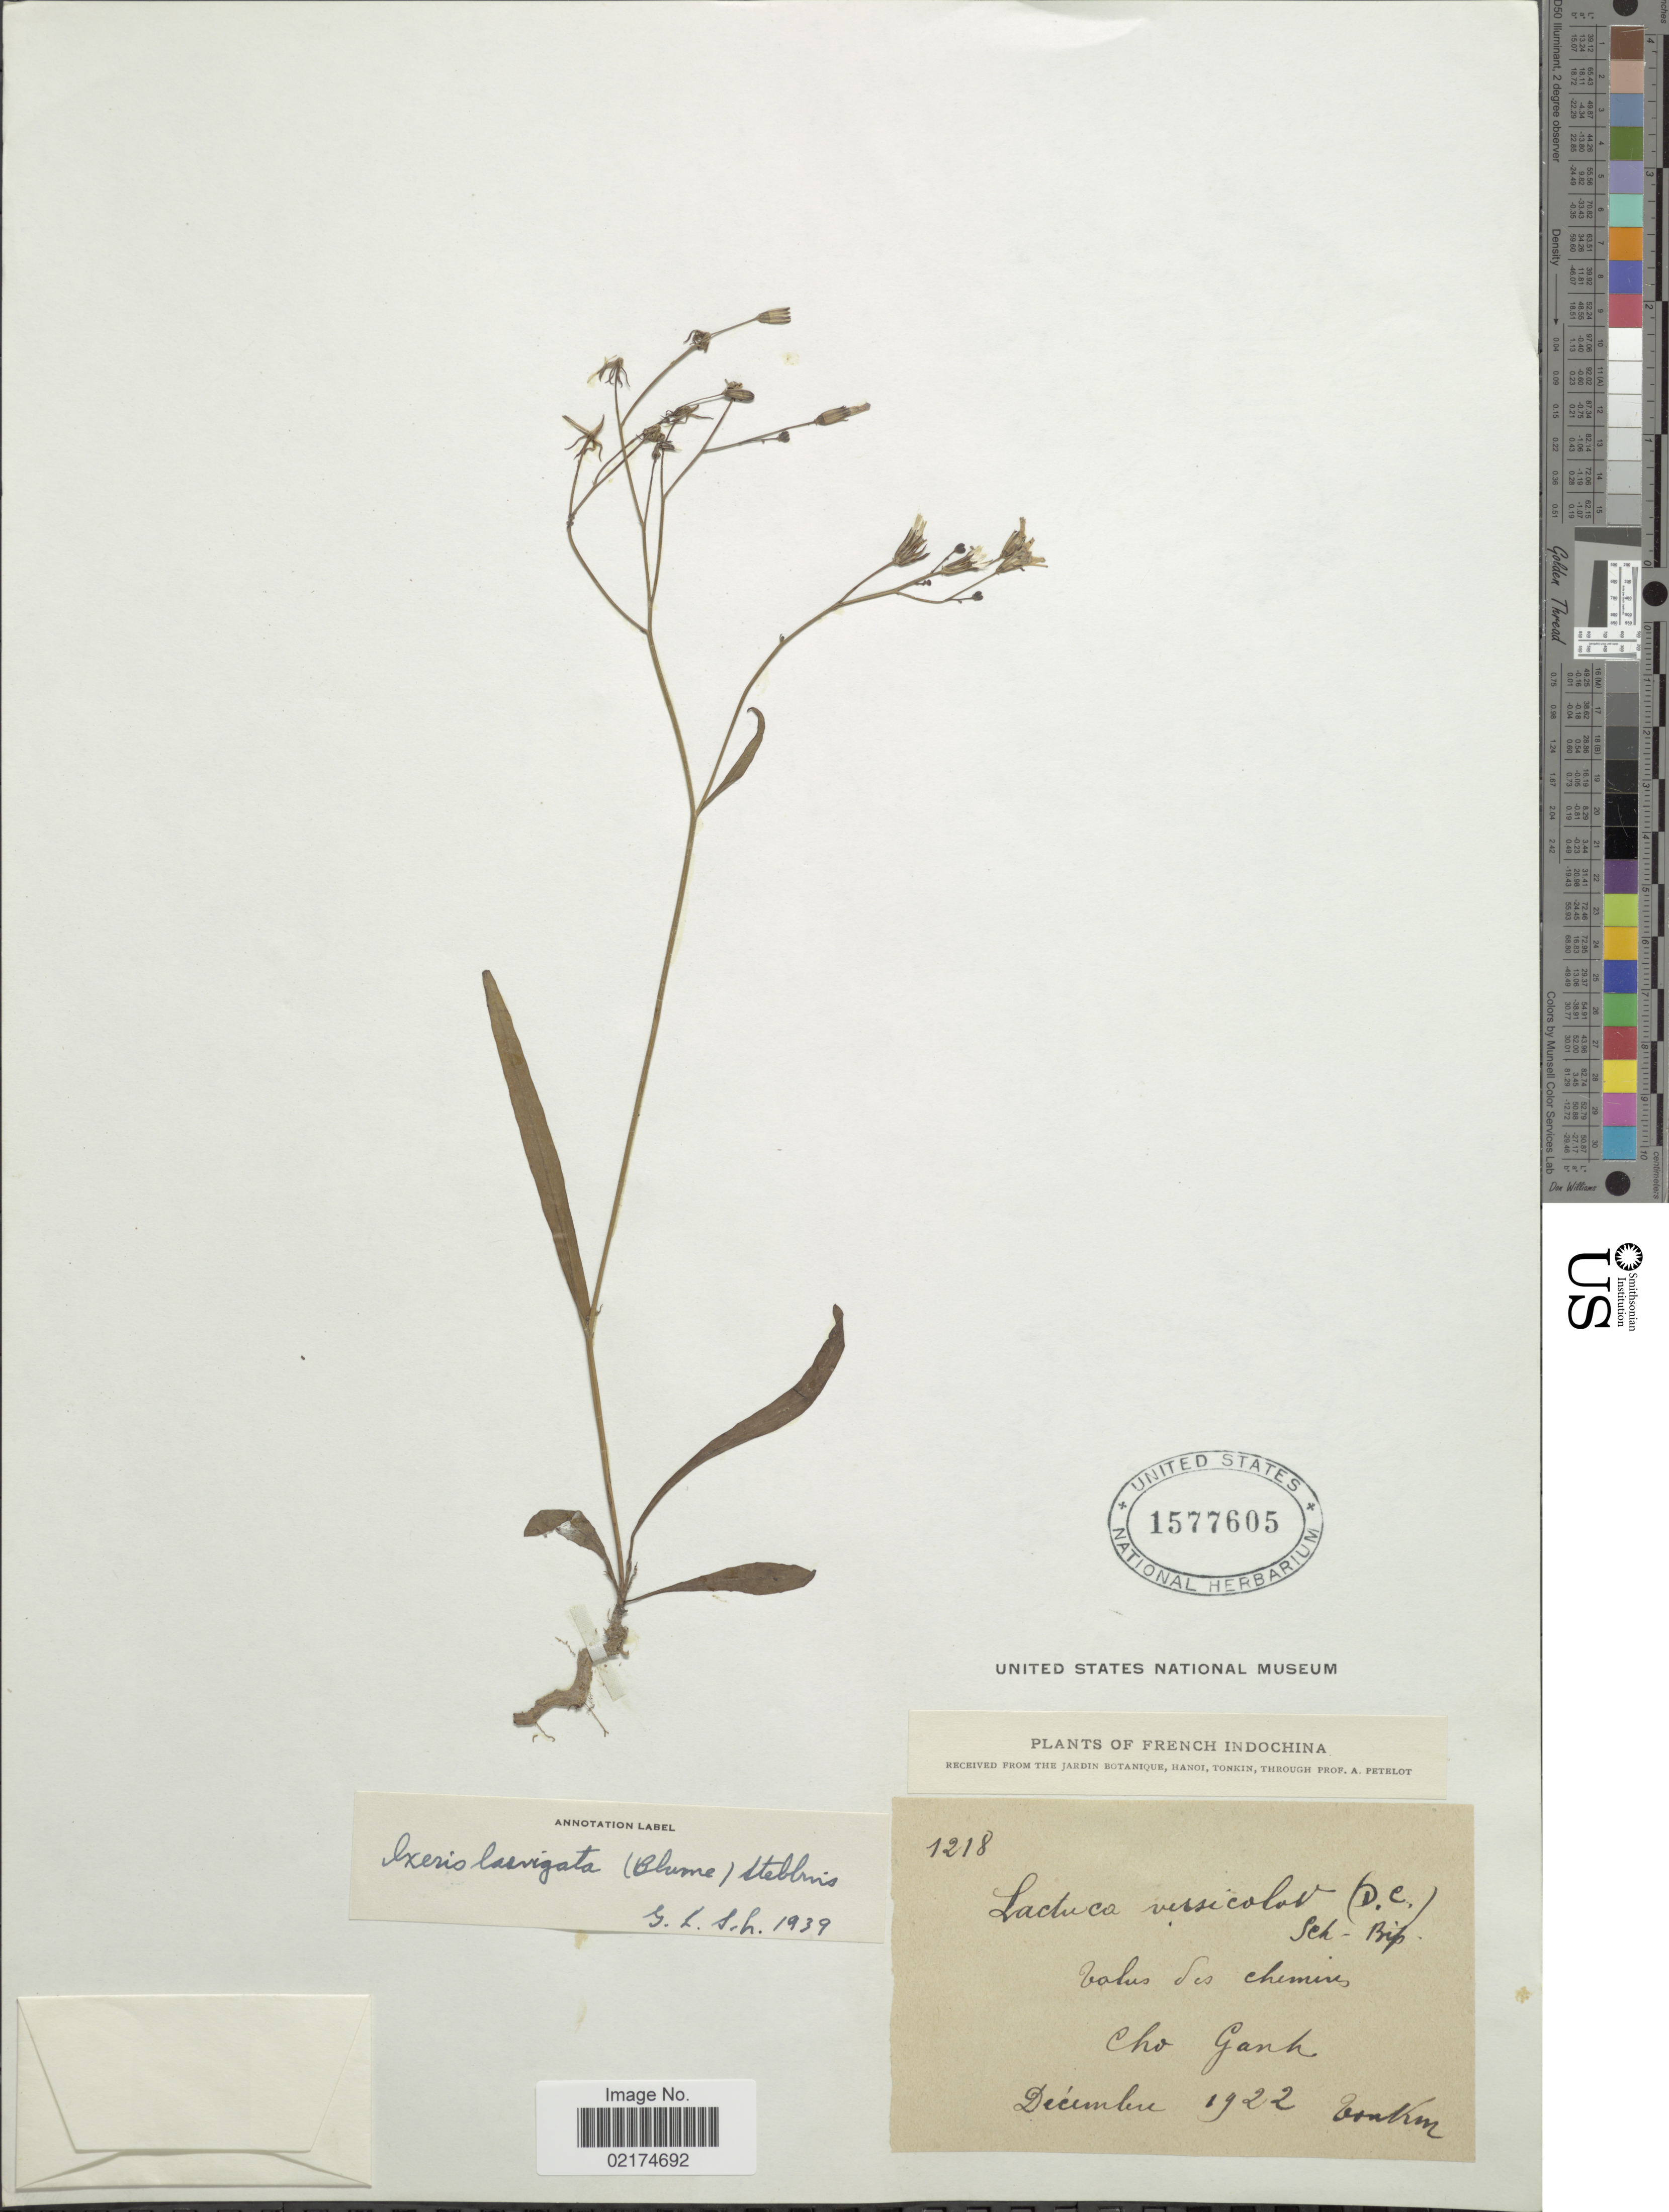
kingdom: Plantae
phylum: Tracheophyta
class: Magnoliopsida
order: Asterales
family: Asteraceae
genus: Ixeridium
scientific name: Ixeridium laevigatum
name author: (Blume) Pak & Kawano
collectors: A. Petelot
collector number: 1218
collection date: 1922-12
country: Vietnam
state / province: Ninh Bình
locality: Tonkin. Valus des chemin, Cho Ganh, French IndoChina [interpreted]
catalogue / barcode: US 1577605